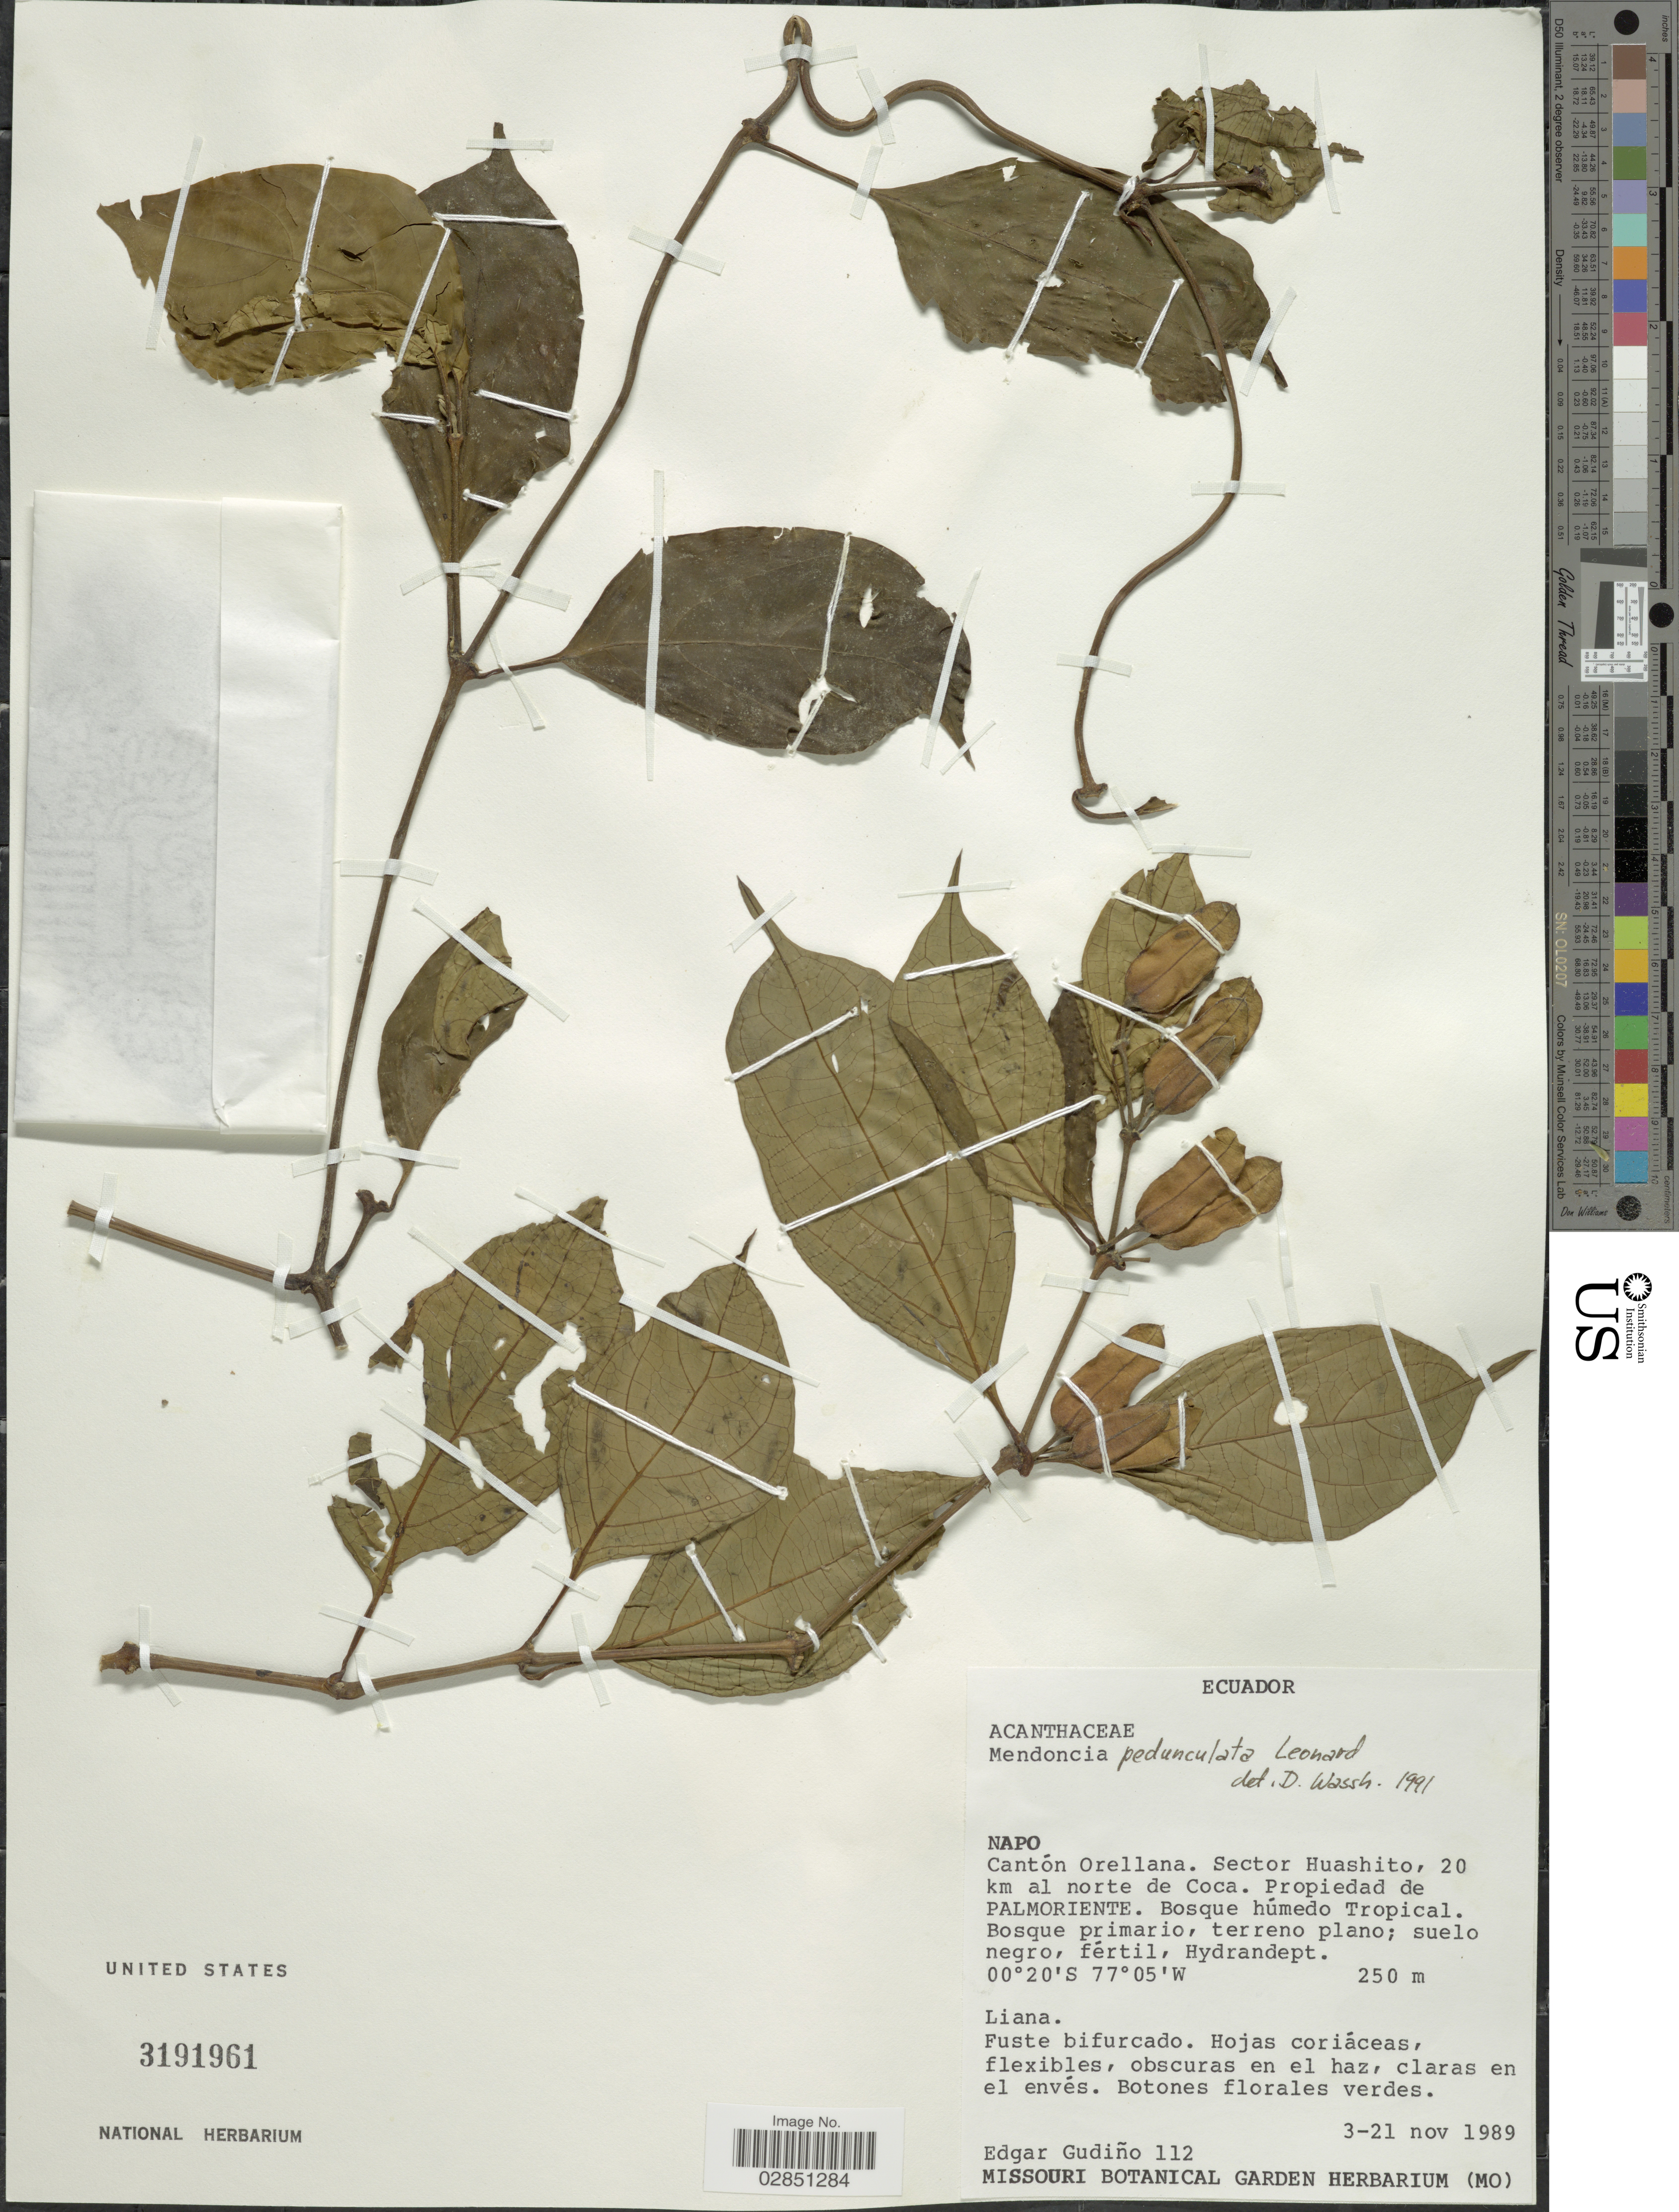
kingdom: Plantae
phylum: Tracheophyta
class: Magnoliopsida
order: Lamiales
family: Acanthaceae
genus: Mendoncia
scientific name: Mendoncia pedunculata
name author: Leonard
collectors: E. Gudiño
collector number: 112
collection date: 1989-11-03/1989-11-21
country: Ecuador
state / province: Napo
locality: Cantón Orellana. Sector Huashito, 20 km al norte de Coca. Propiedad de PALMORIENTE.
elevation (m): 250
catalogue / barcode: US 3191961